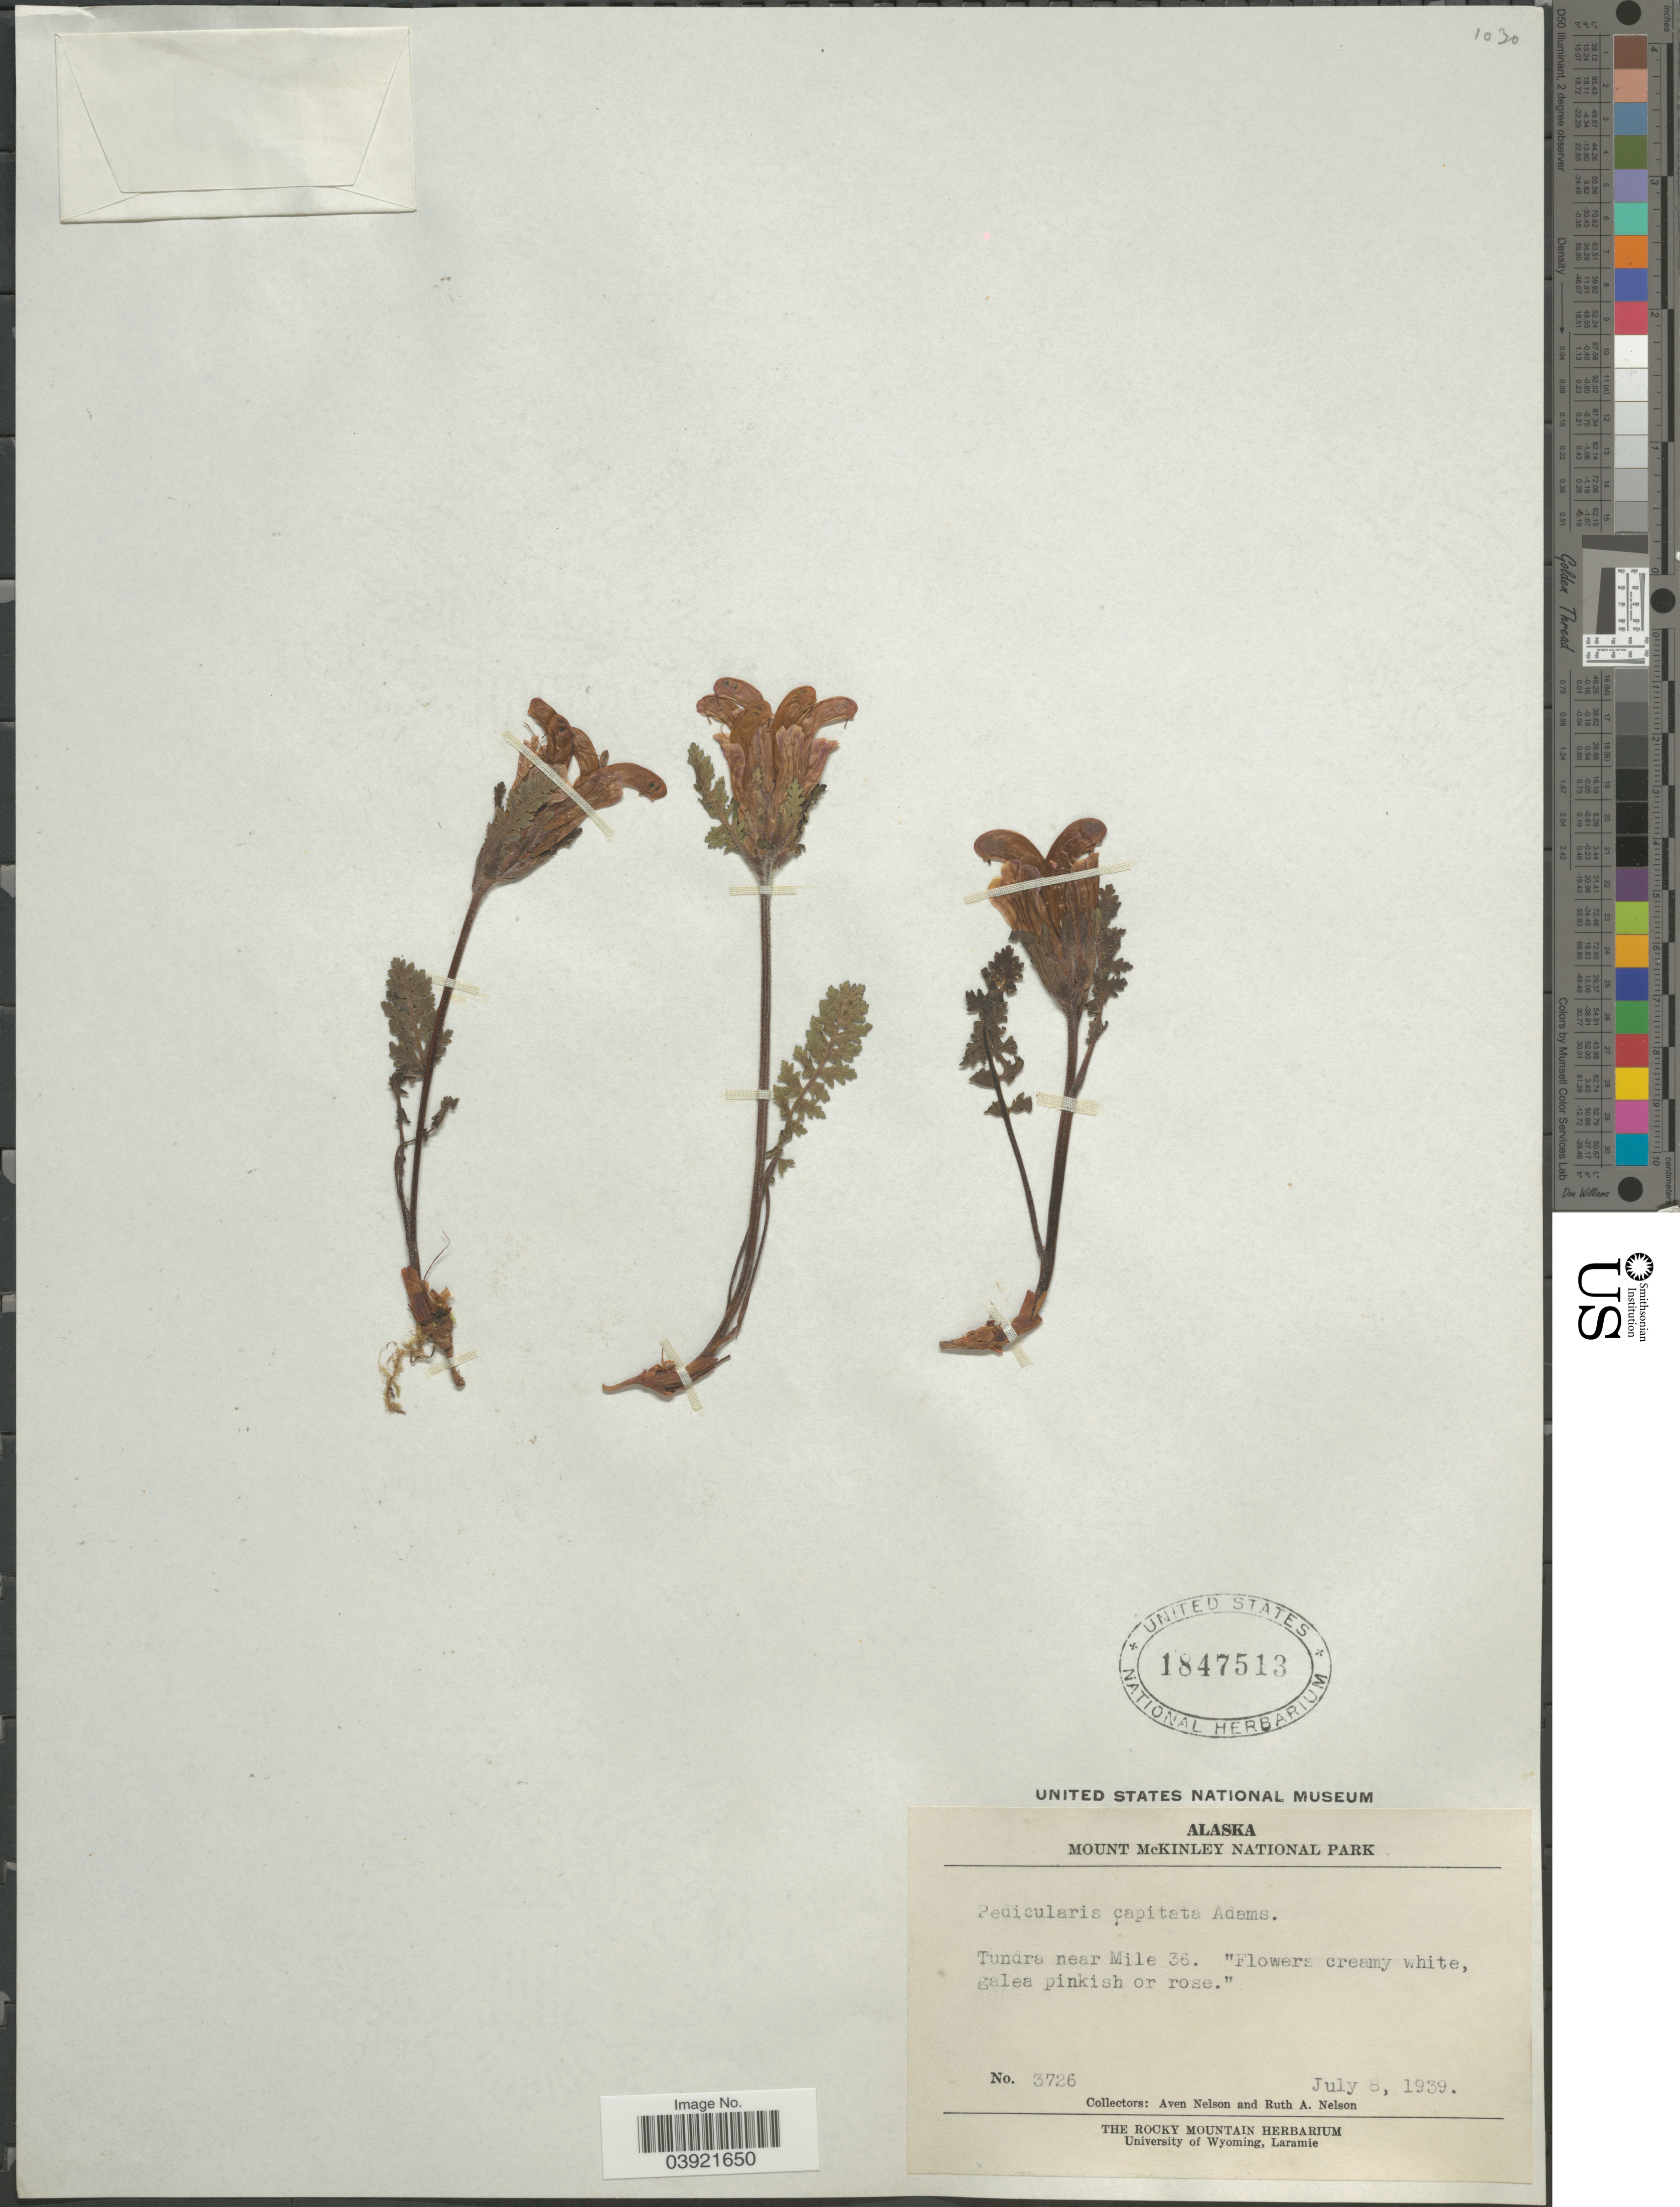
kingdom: Plantae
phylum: Tracheophyta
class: Magnoliopsida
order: Lamiales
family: Orobanchaceae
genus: Pedicularis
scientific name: Pedicularis capitata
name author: Adams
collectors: A. Nelson & R. A. Nelson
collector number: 3726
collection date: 1939-07-08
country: United States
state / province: Alaska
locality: Mount McKinley National Park. Tundra near Mile 36.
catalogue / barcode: US 1847513